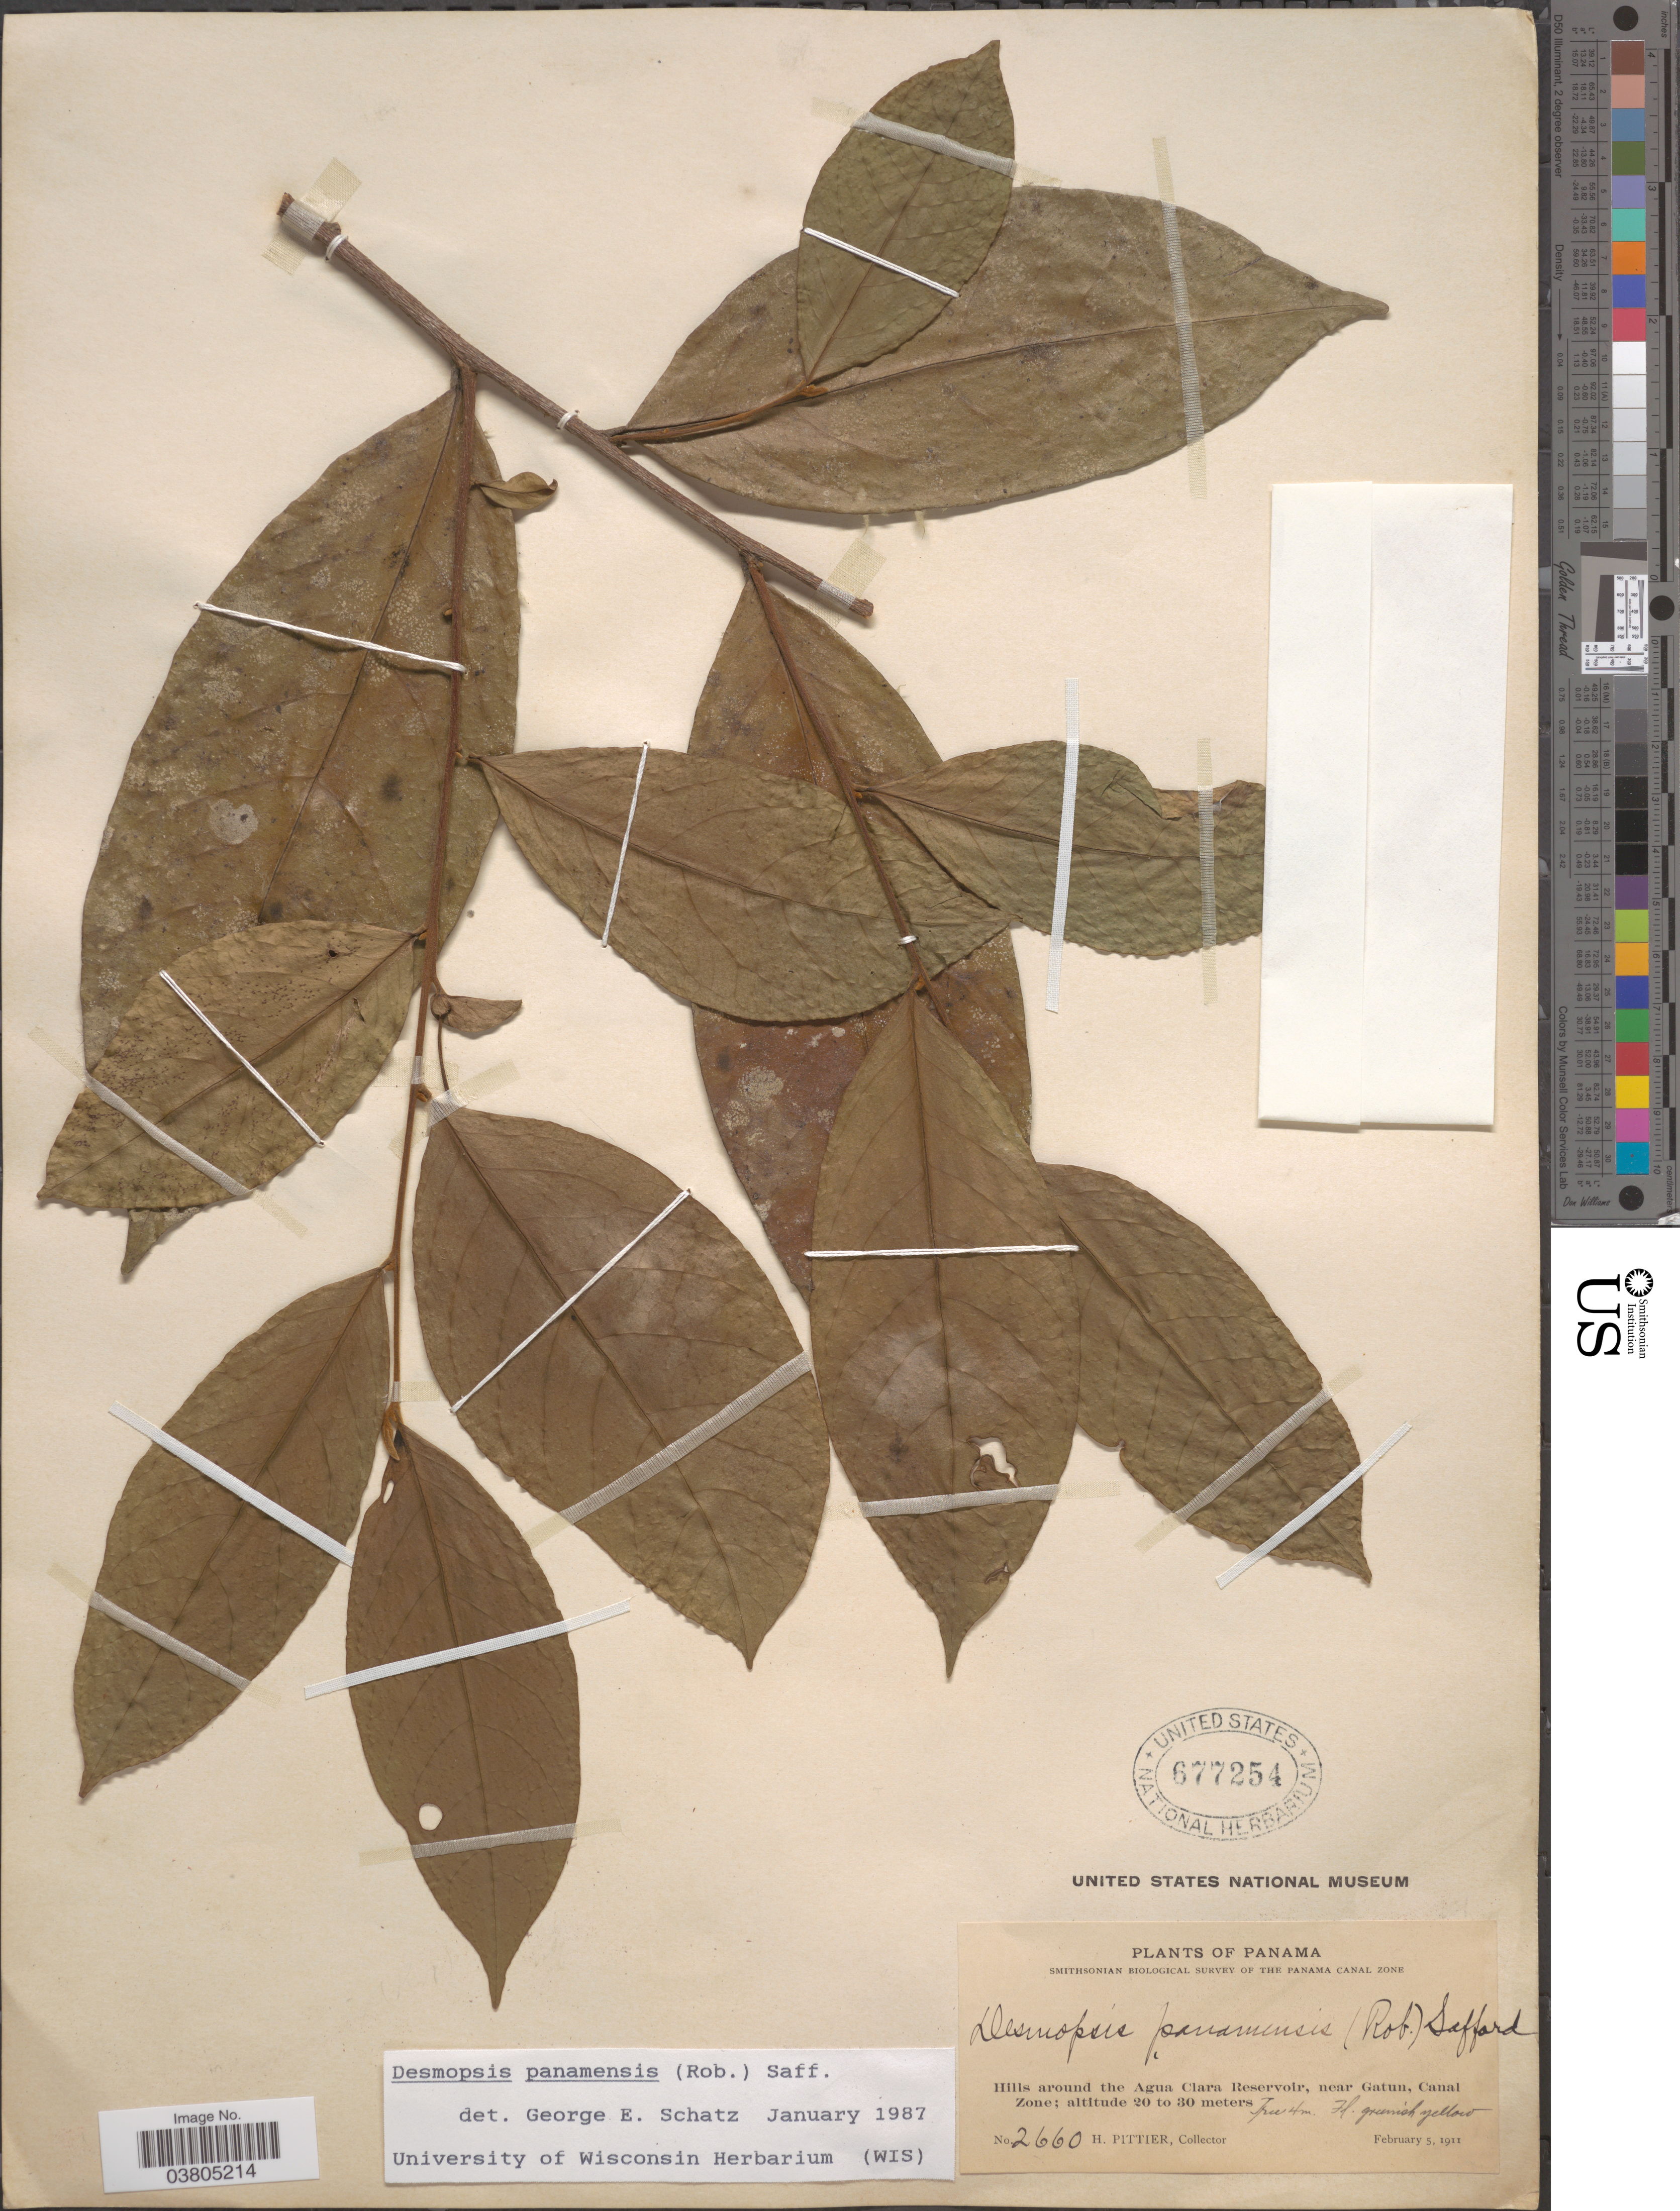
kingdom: Plantae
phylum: Tracheophyta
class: Magnoliopsida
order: Magnoliales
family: Annonaceae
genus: Desmopsis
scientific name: Desmopsis panamensis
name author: (B.L. Rob.) Saff.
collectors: H. F. Pittier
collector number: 2660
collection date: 1911-02-05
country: Panama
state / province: Colón / Panamá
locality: Hills around the Agua Clara Reservoir, near Gatun, Canal Zone.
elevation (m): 20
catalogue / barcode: US 677254